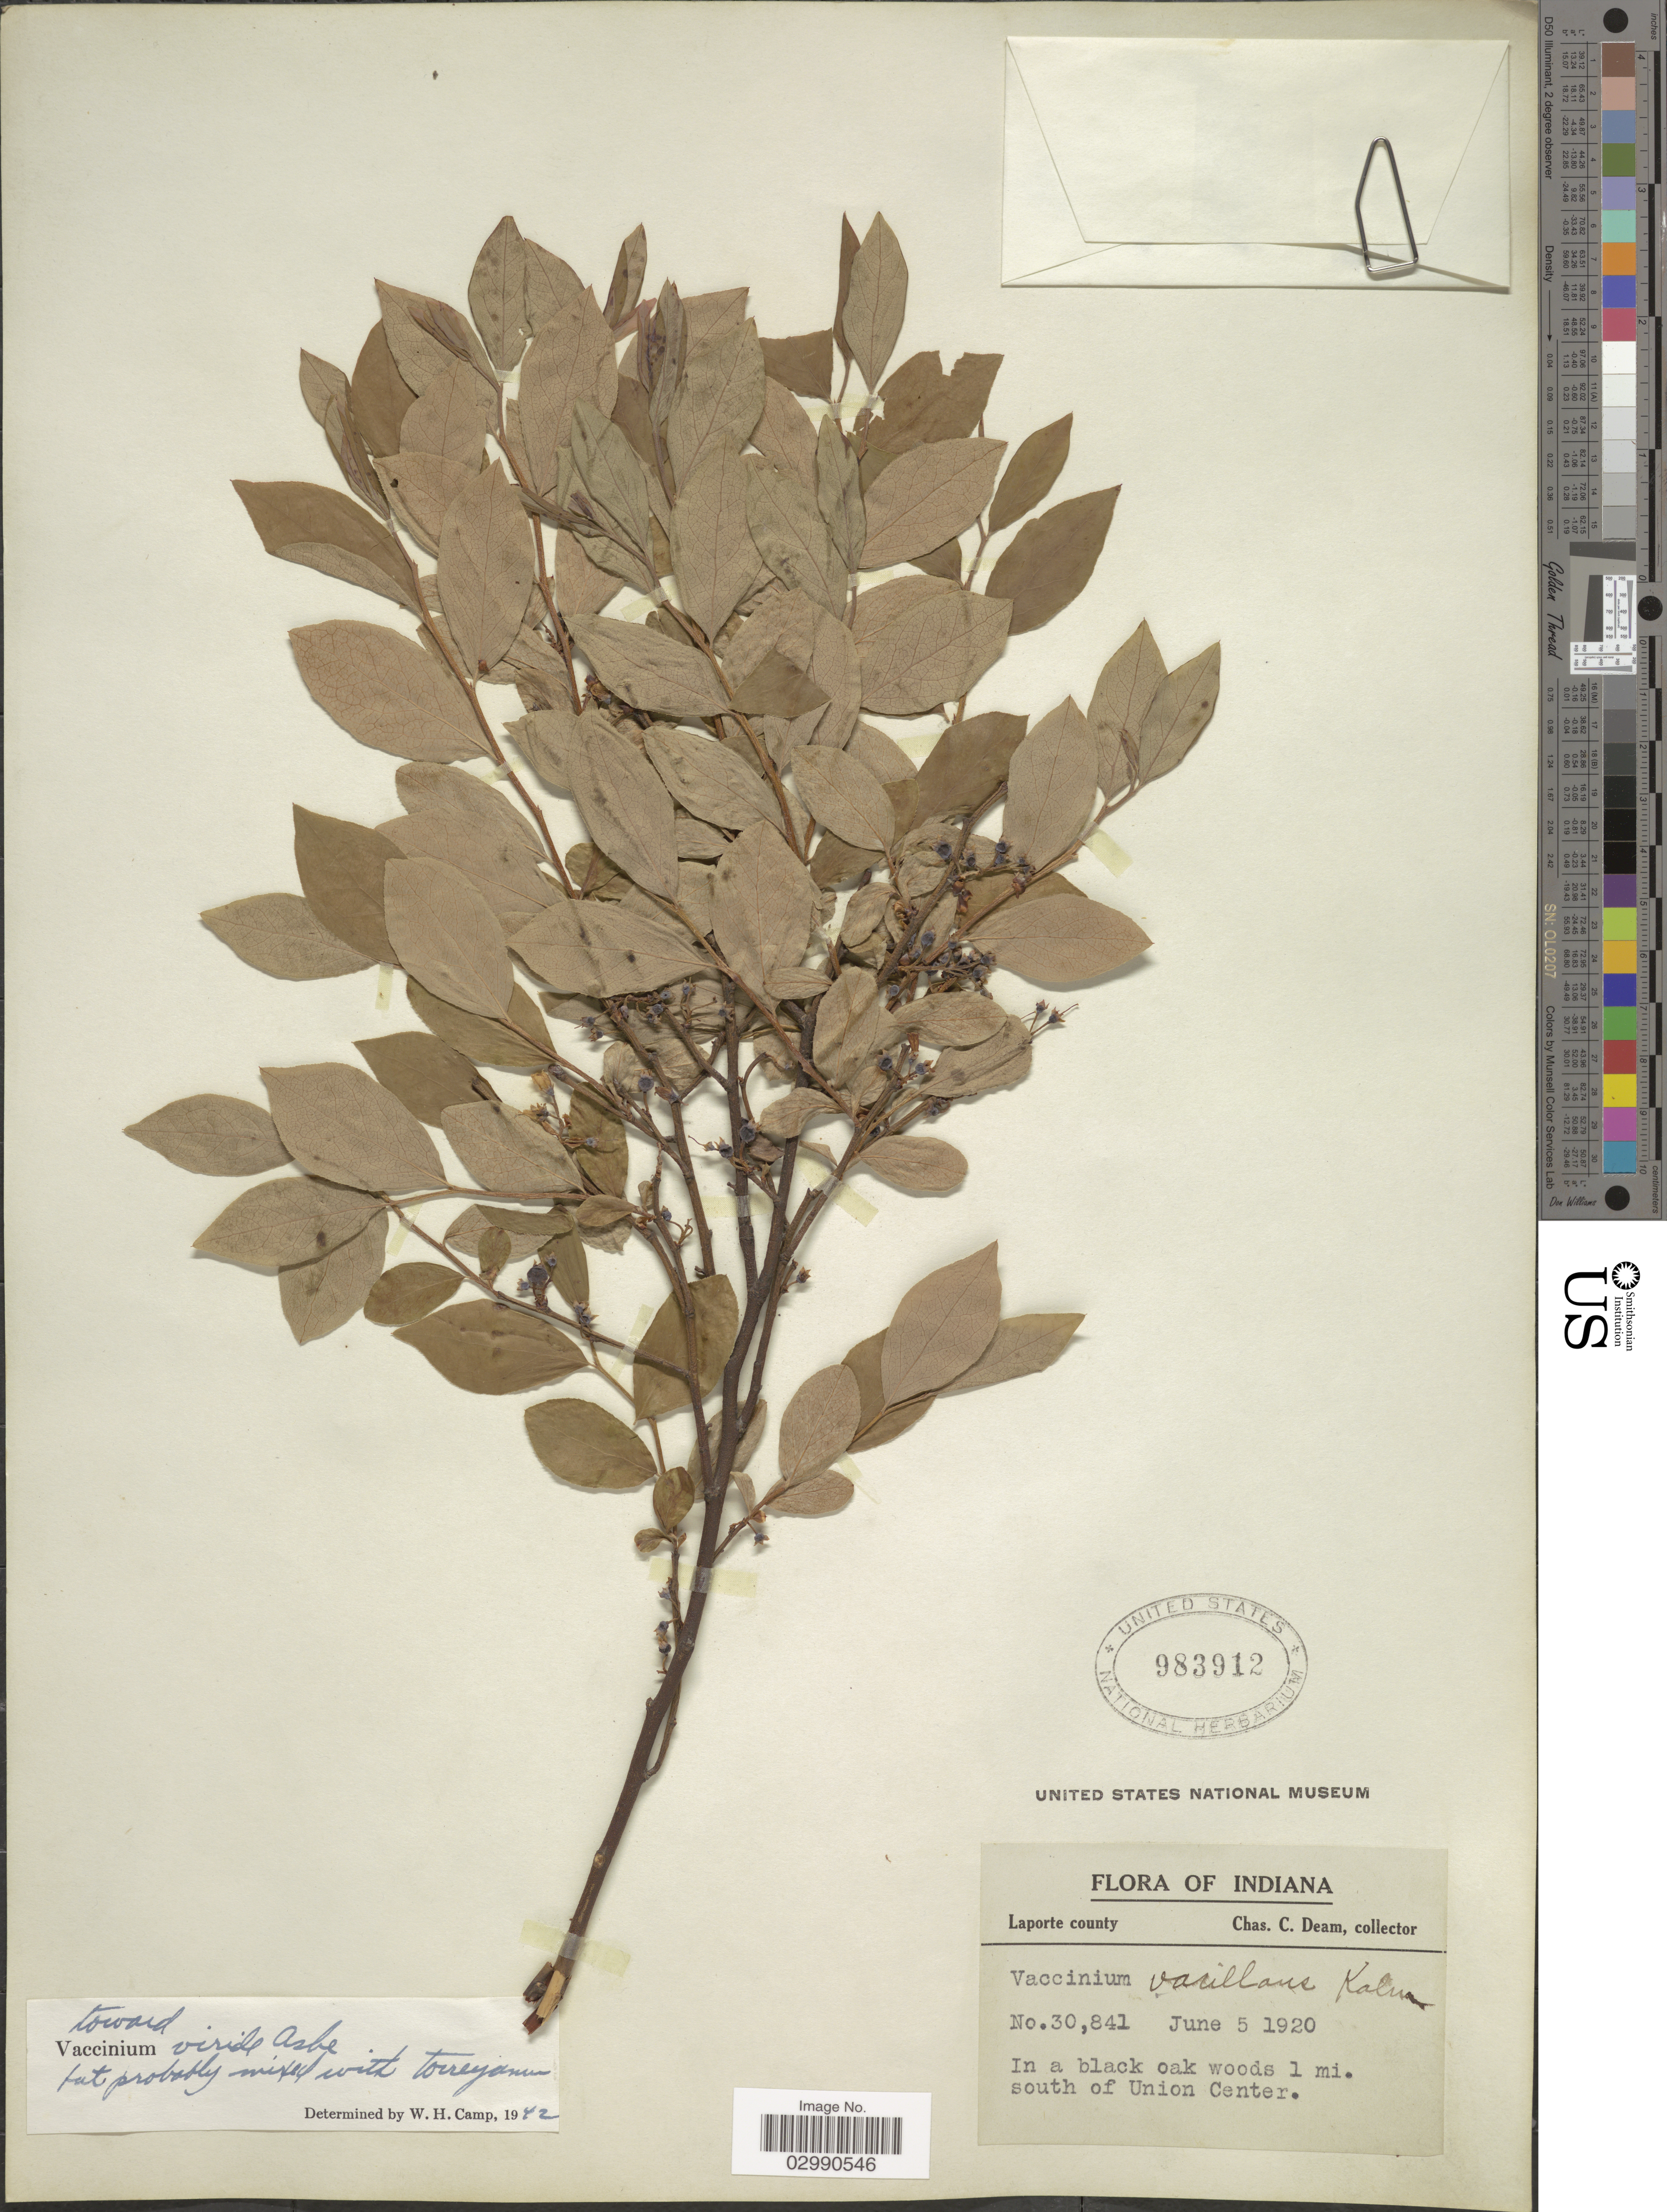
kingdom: Plantae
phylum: Tracheophyta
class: Magnoliopsida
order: Ericales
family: Ericaceae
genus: Vaccinium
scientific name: Vaccinium viride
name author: Ashe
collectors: C. C. Deam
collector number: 30841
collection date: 1920-06-05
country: United States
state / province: Indiana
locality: Laporte county. 1 mi. south of Union Center.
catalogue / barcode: US 983912